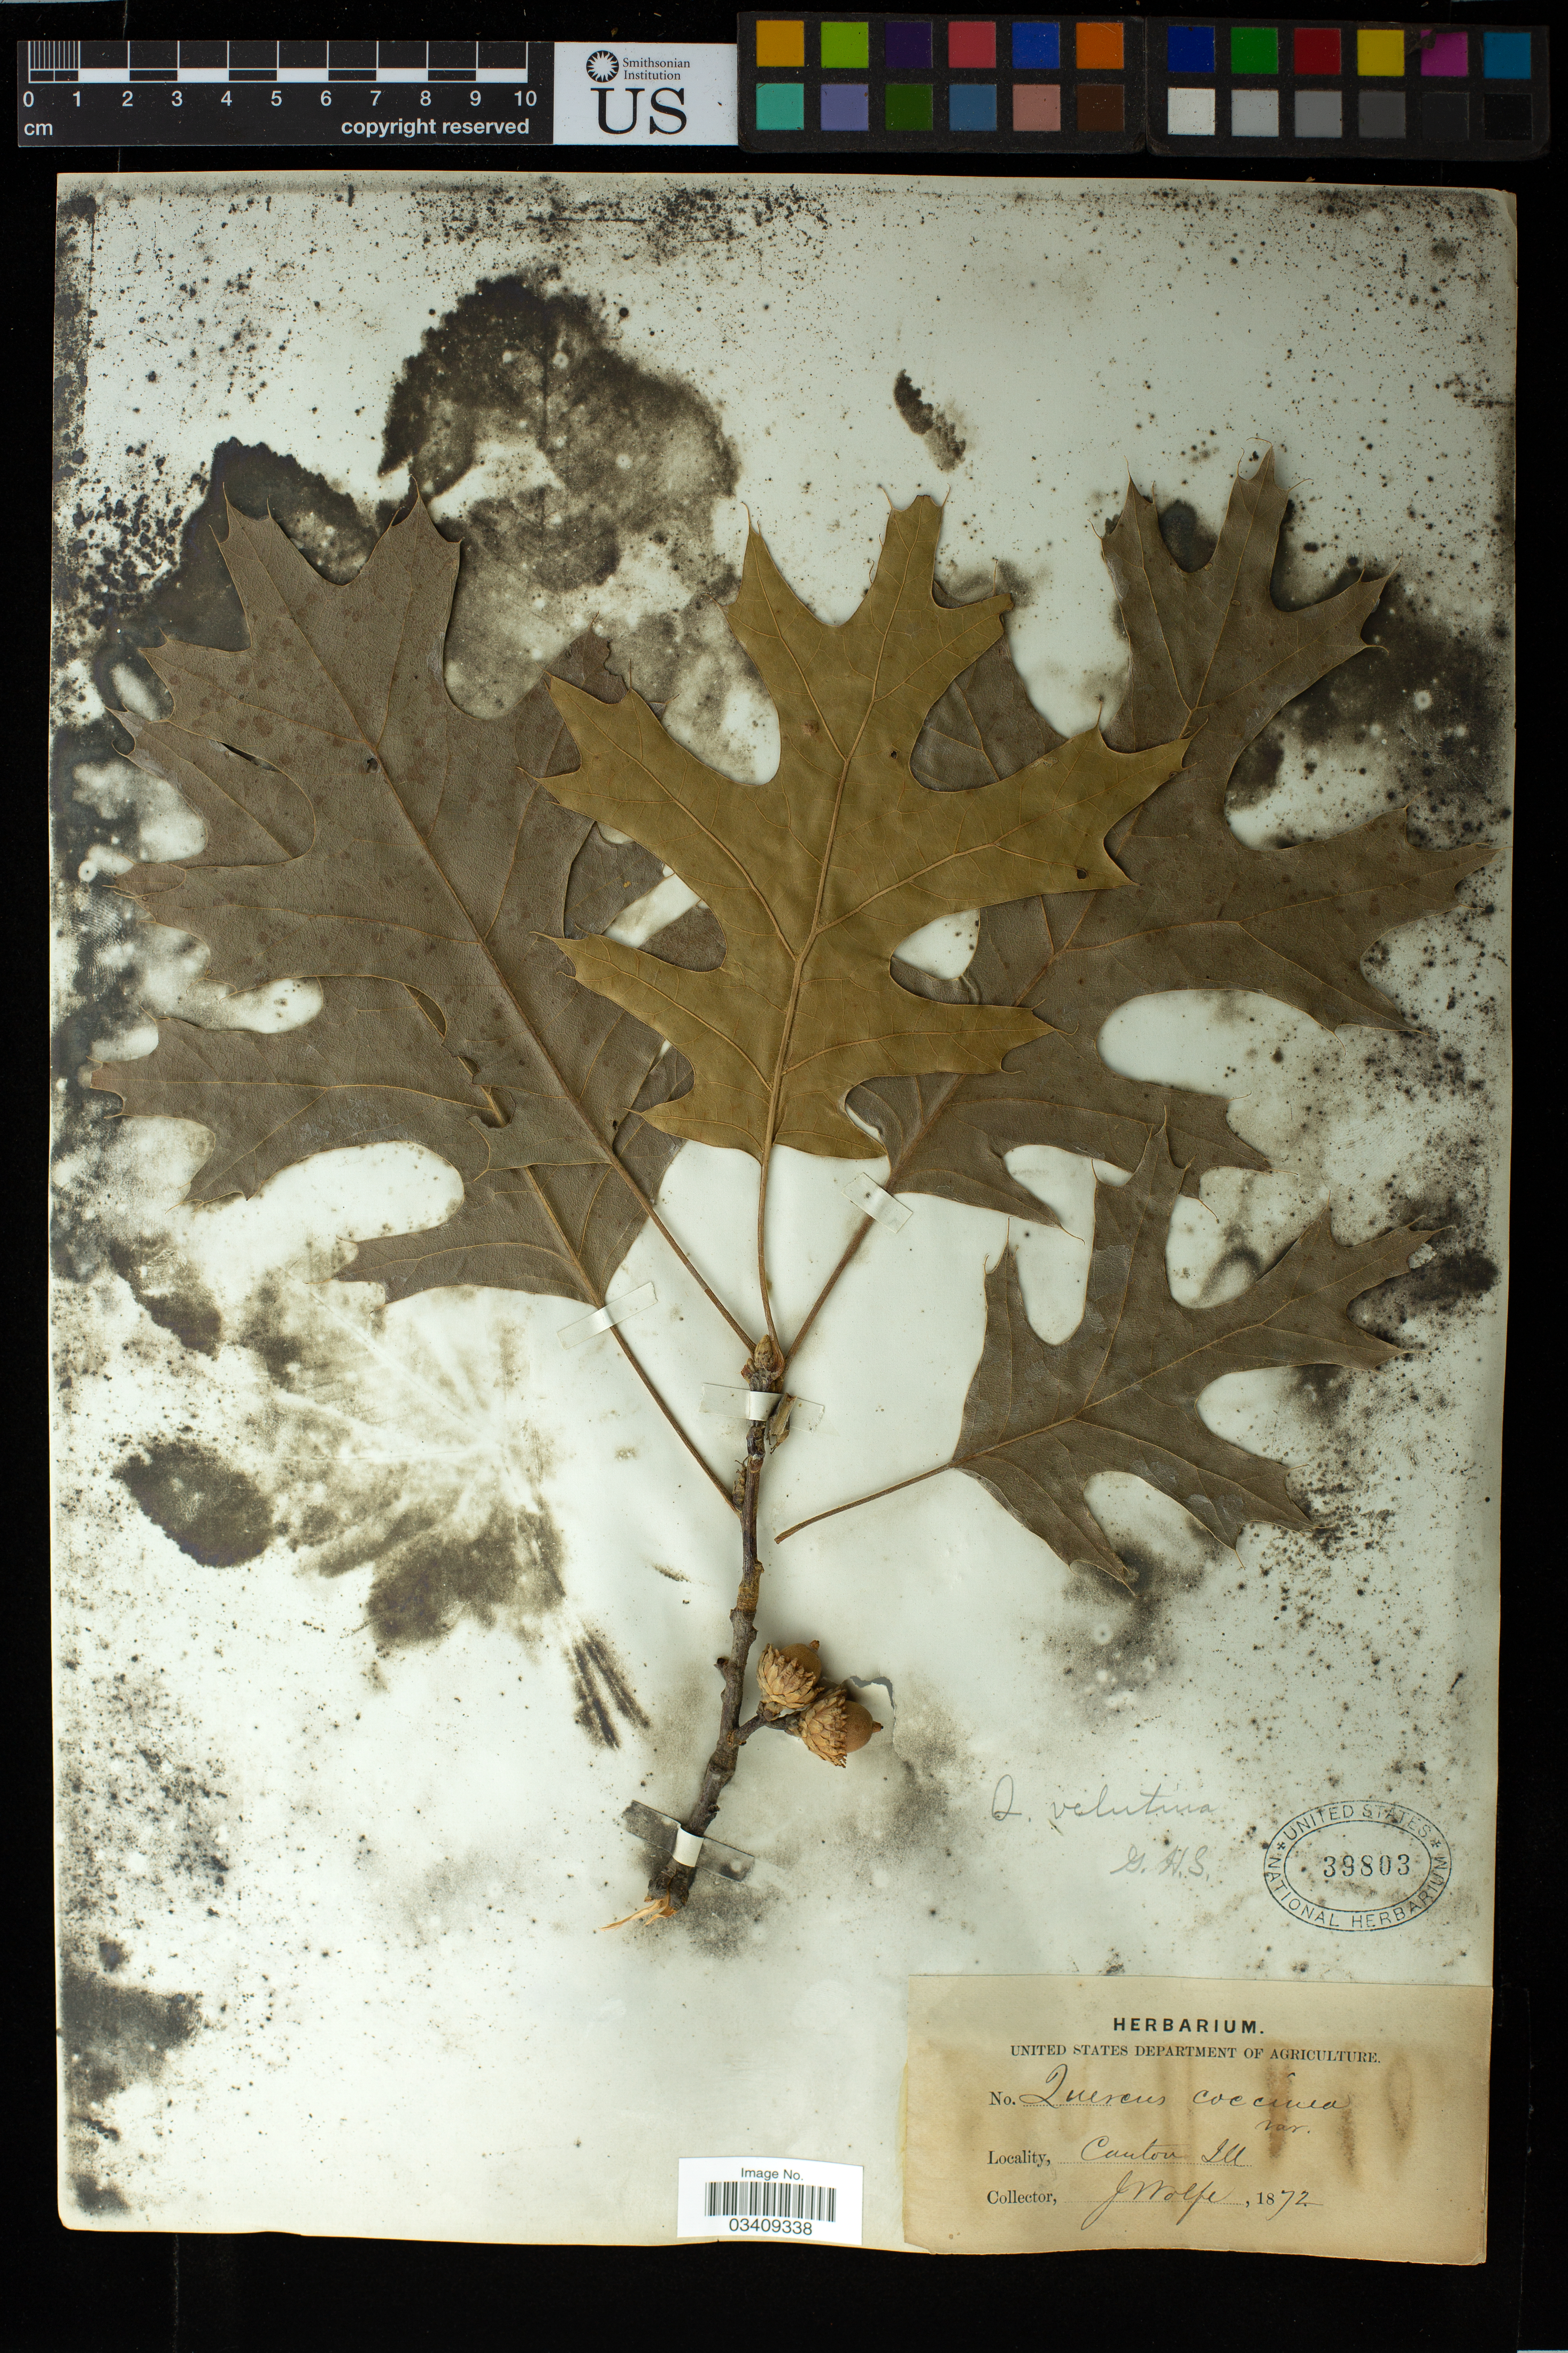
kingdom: Plantae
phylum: Tracheophyta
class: Magnoliopsida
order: Fagales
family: Fagaceae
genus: Quercus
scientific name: Quercus velutina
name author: Lam.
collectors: J. Wolfe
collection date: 1872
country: United States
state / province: Illinois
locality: Canton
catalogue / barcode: US 39803